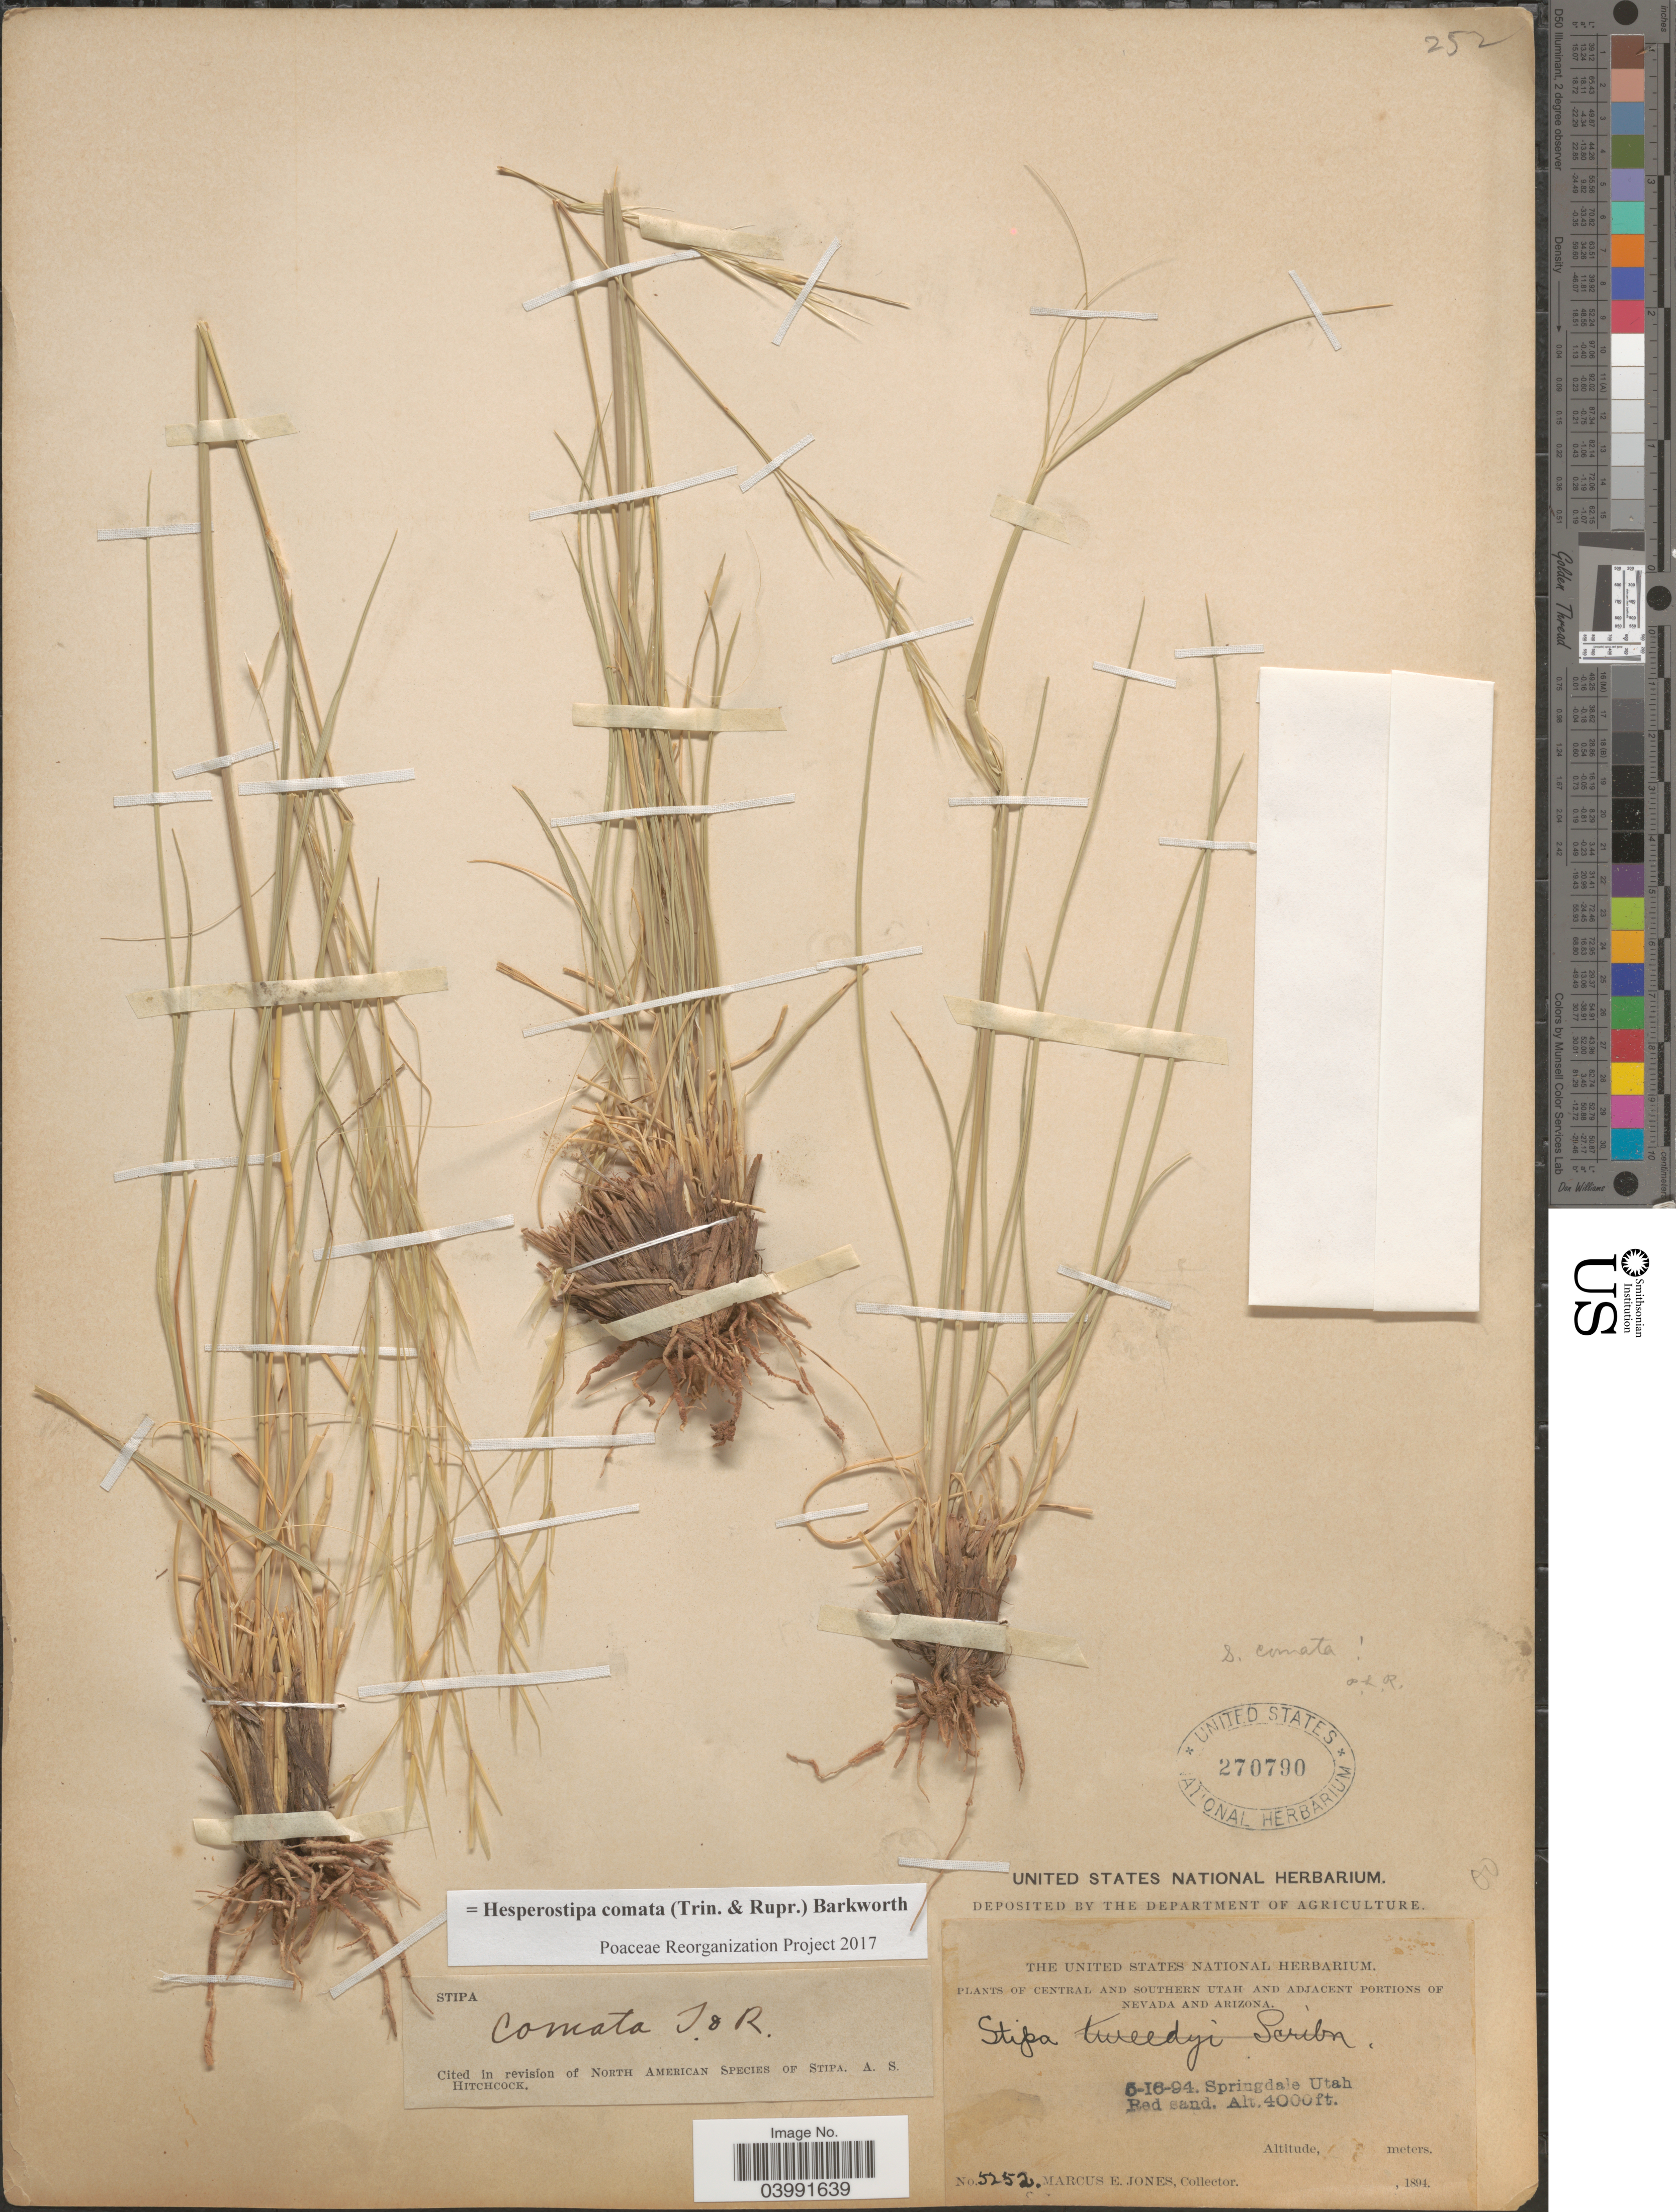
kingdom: Plantae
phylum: Tracheophyta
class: Liliopsida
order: Poales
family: Poaceae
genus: Hesperostipa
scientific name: Hesperostipa comata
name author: (Trin. & Rupr.) Barkworth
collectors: M. E. Jones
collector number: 5252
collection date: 1894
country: United States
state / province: Utah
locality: Central and Southern Utah. Springdale Utah.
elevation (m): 1219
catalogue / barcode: US 270790